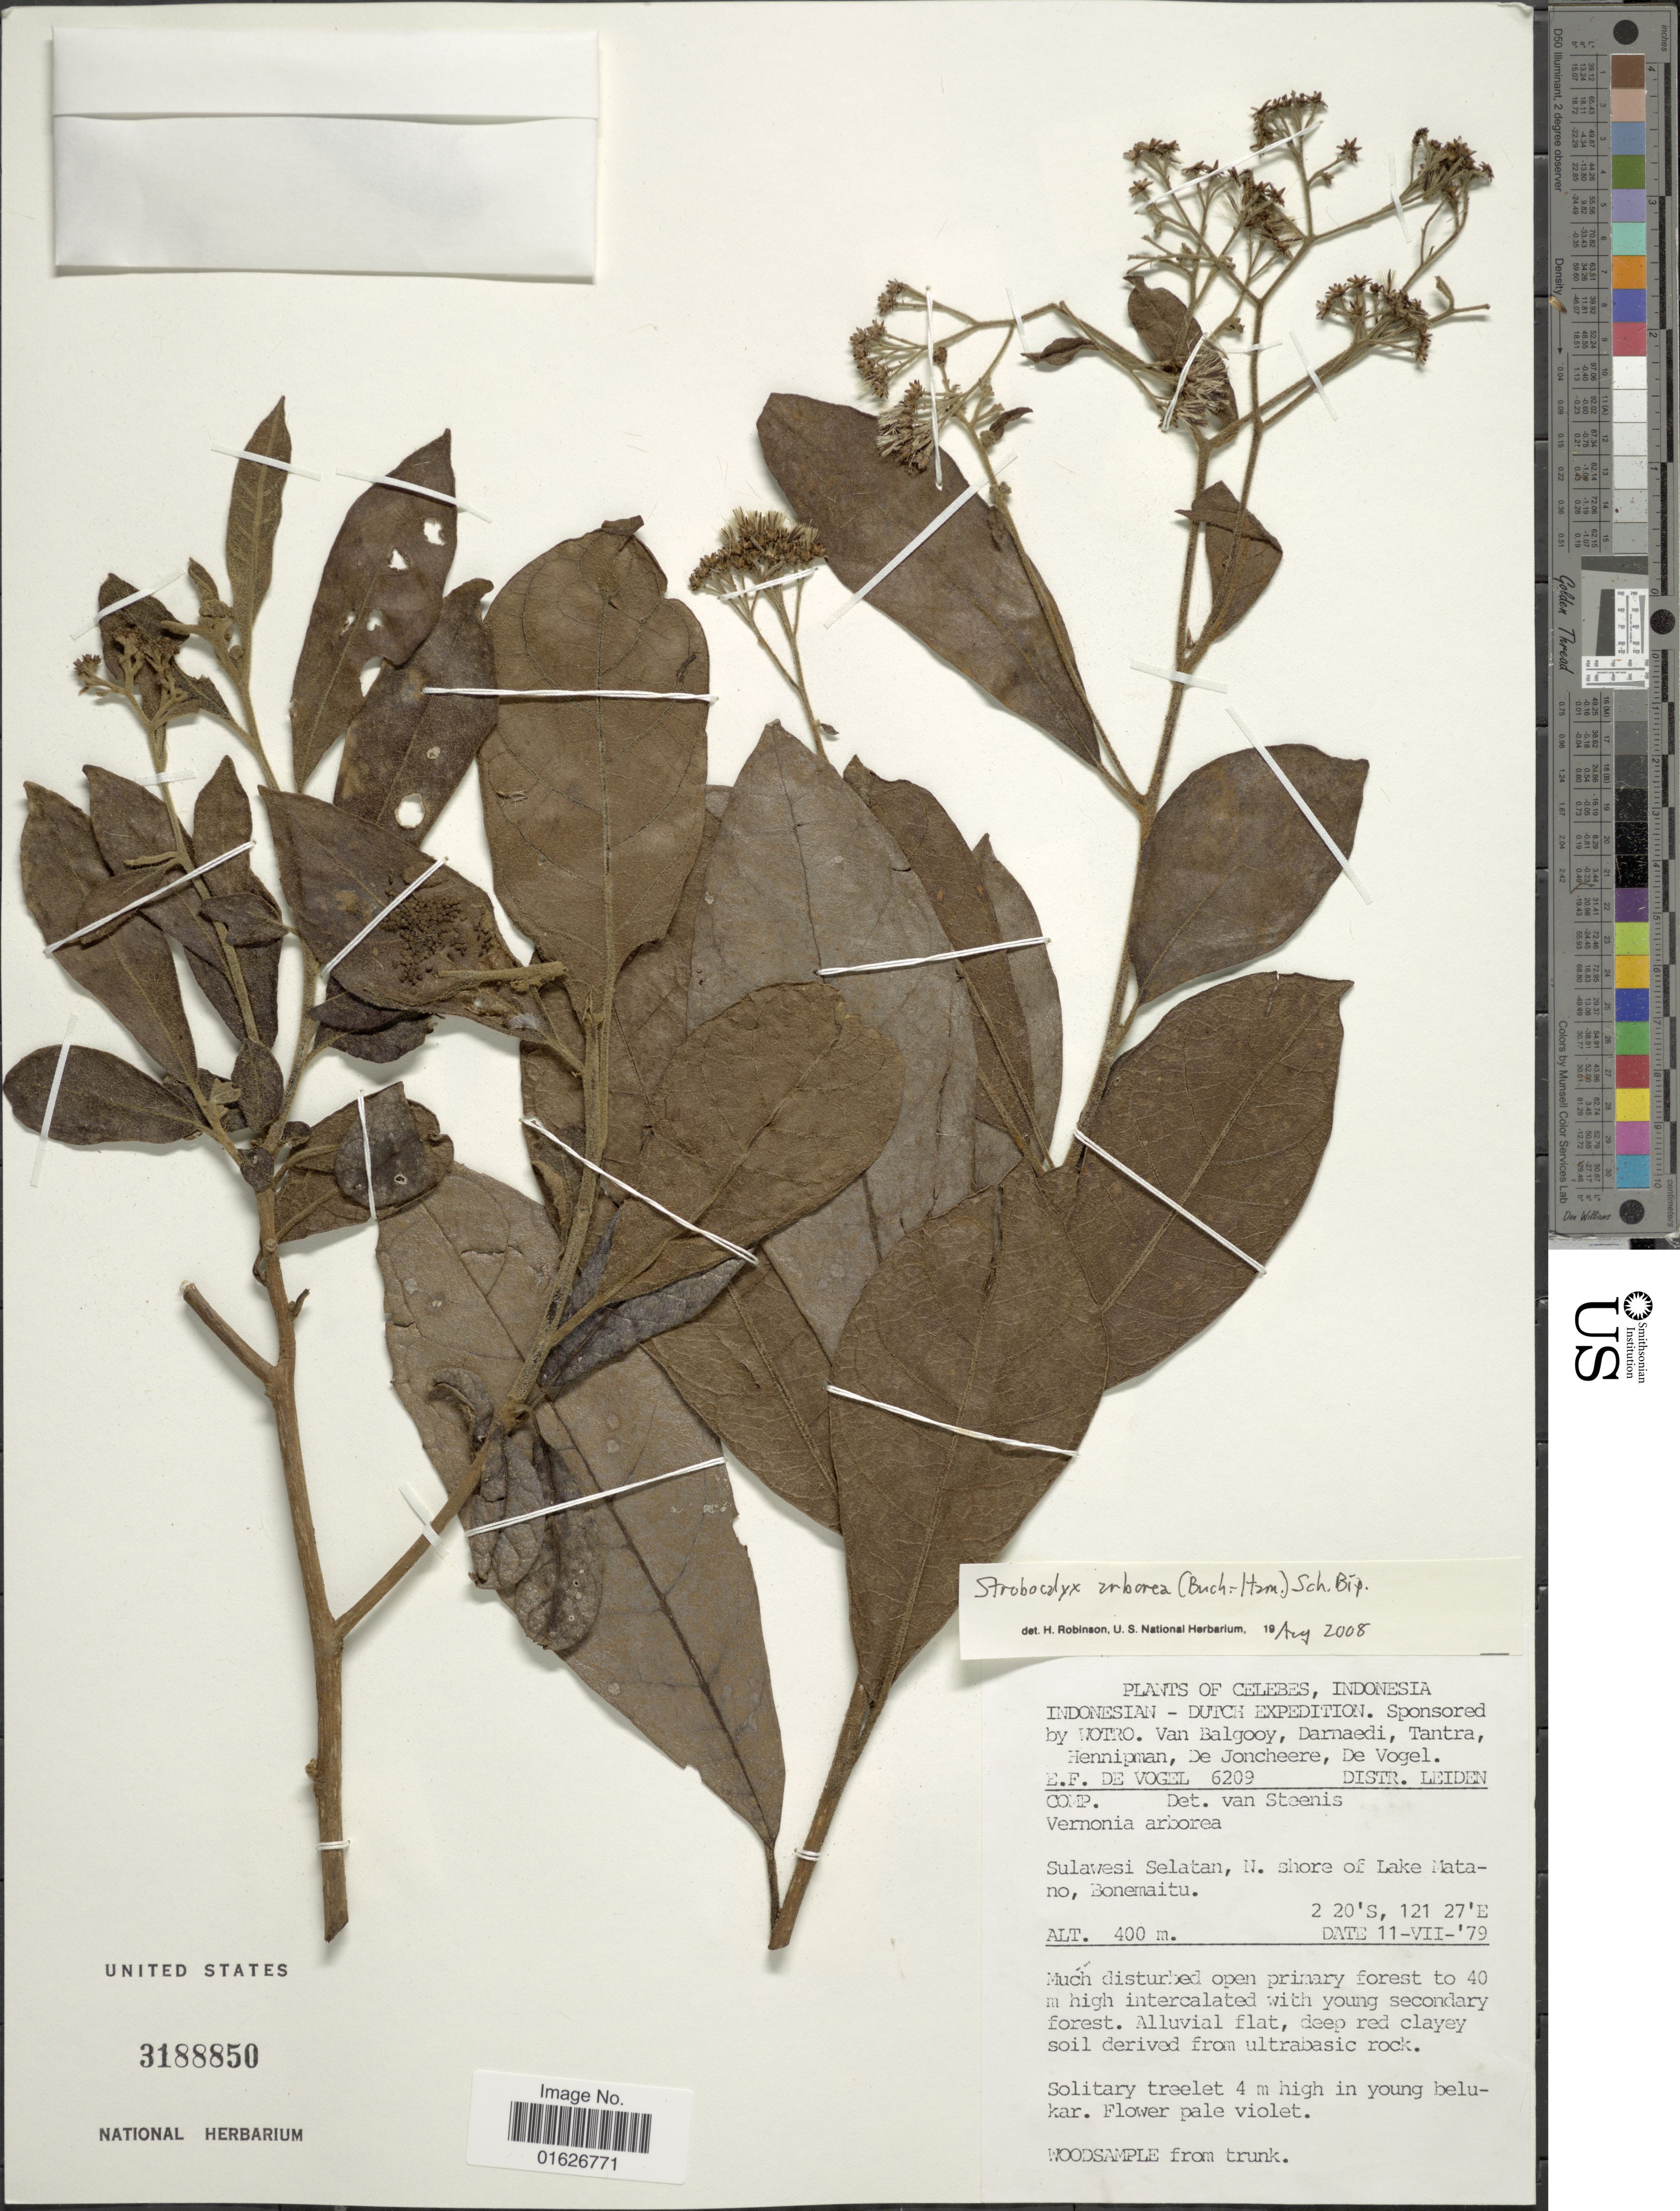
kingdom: Plantae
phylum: Tracheophyta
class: Magnoliopsida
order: Asterales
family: Asteraceae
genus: Strobocalyx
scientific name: Strobocalyx arborea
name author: (Buch.-Ham.) Sch. Bip.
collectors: E. F. de Vogel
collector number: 6209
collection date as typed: Transcribed d/m/y: 11/7/79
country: Indonesia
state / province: Sulawesi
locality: Celebes, Selatan, N Shore of Lake Matano, Bonemaitu.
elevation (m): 400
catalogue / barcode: US 3188850